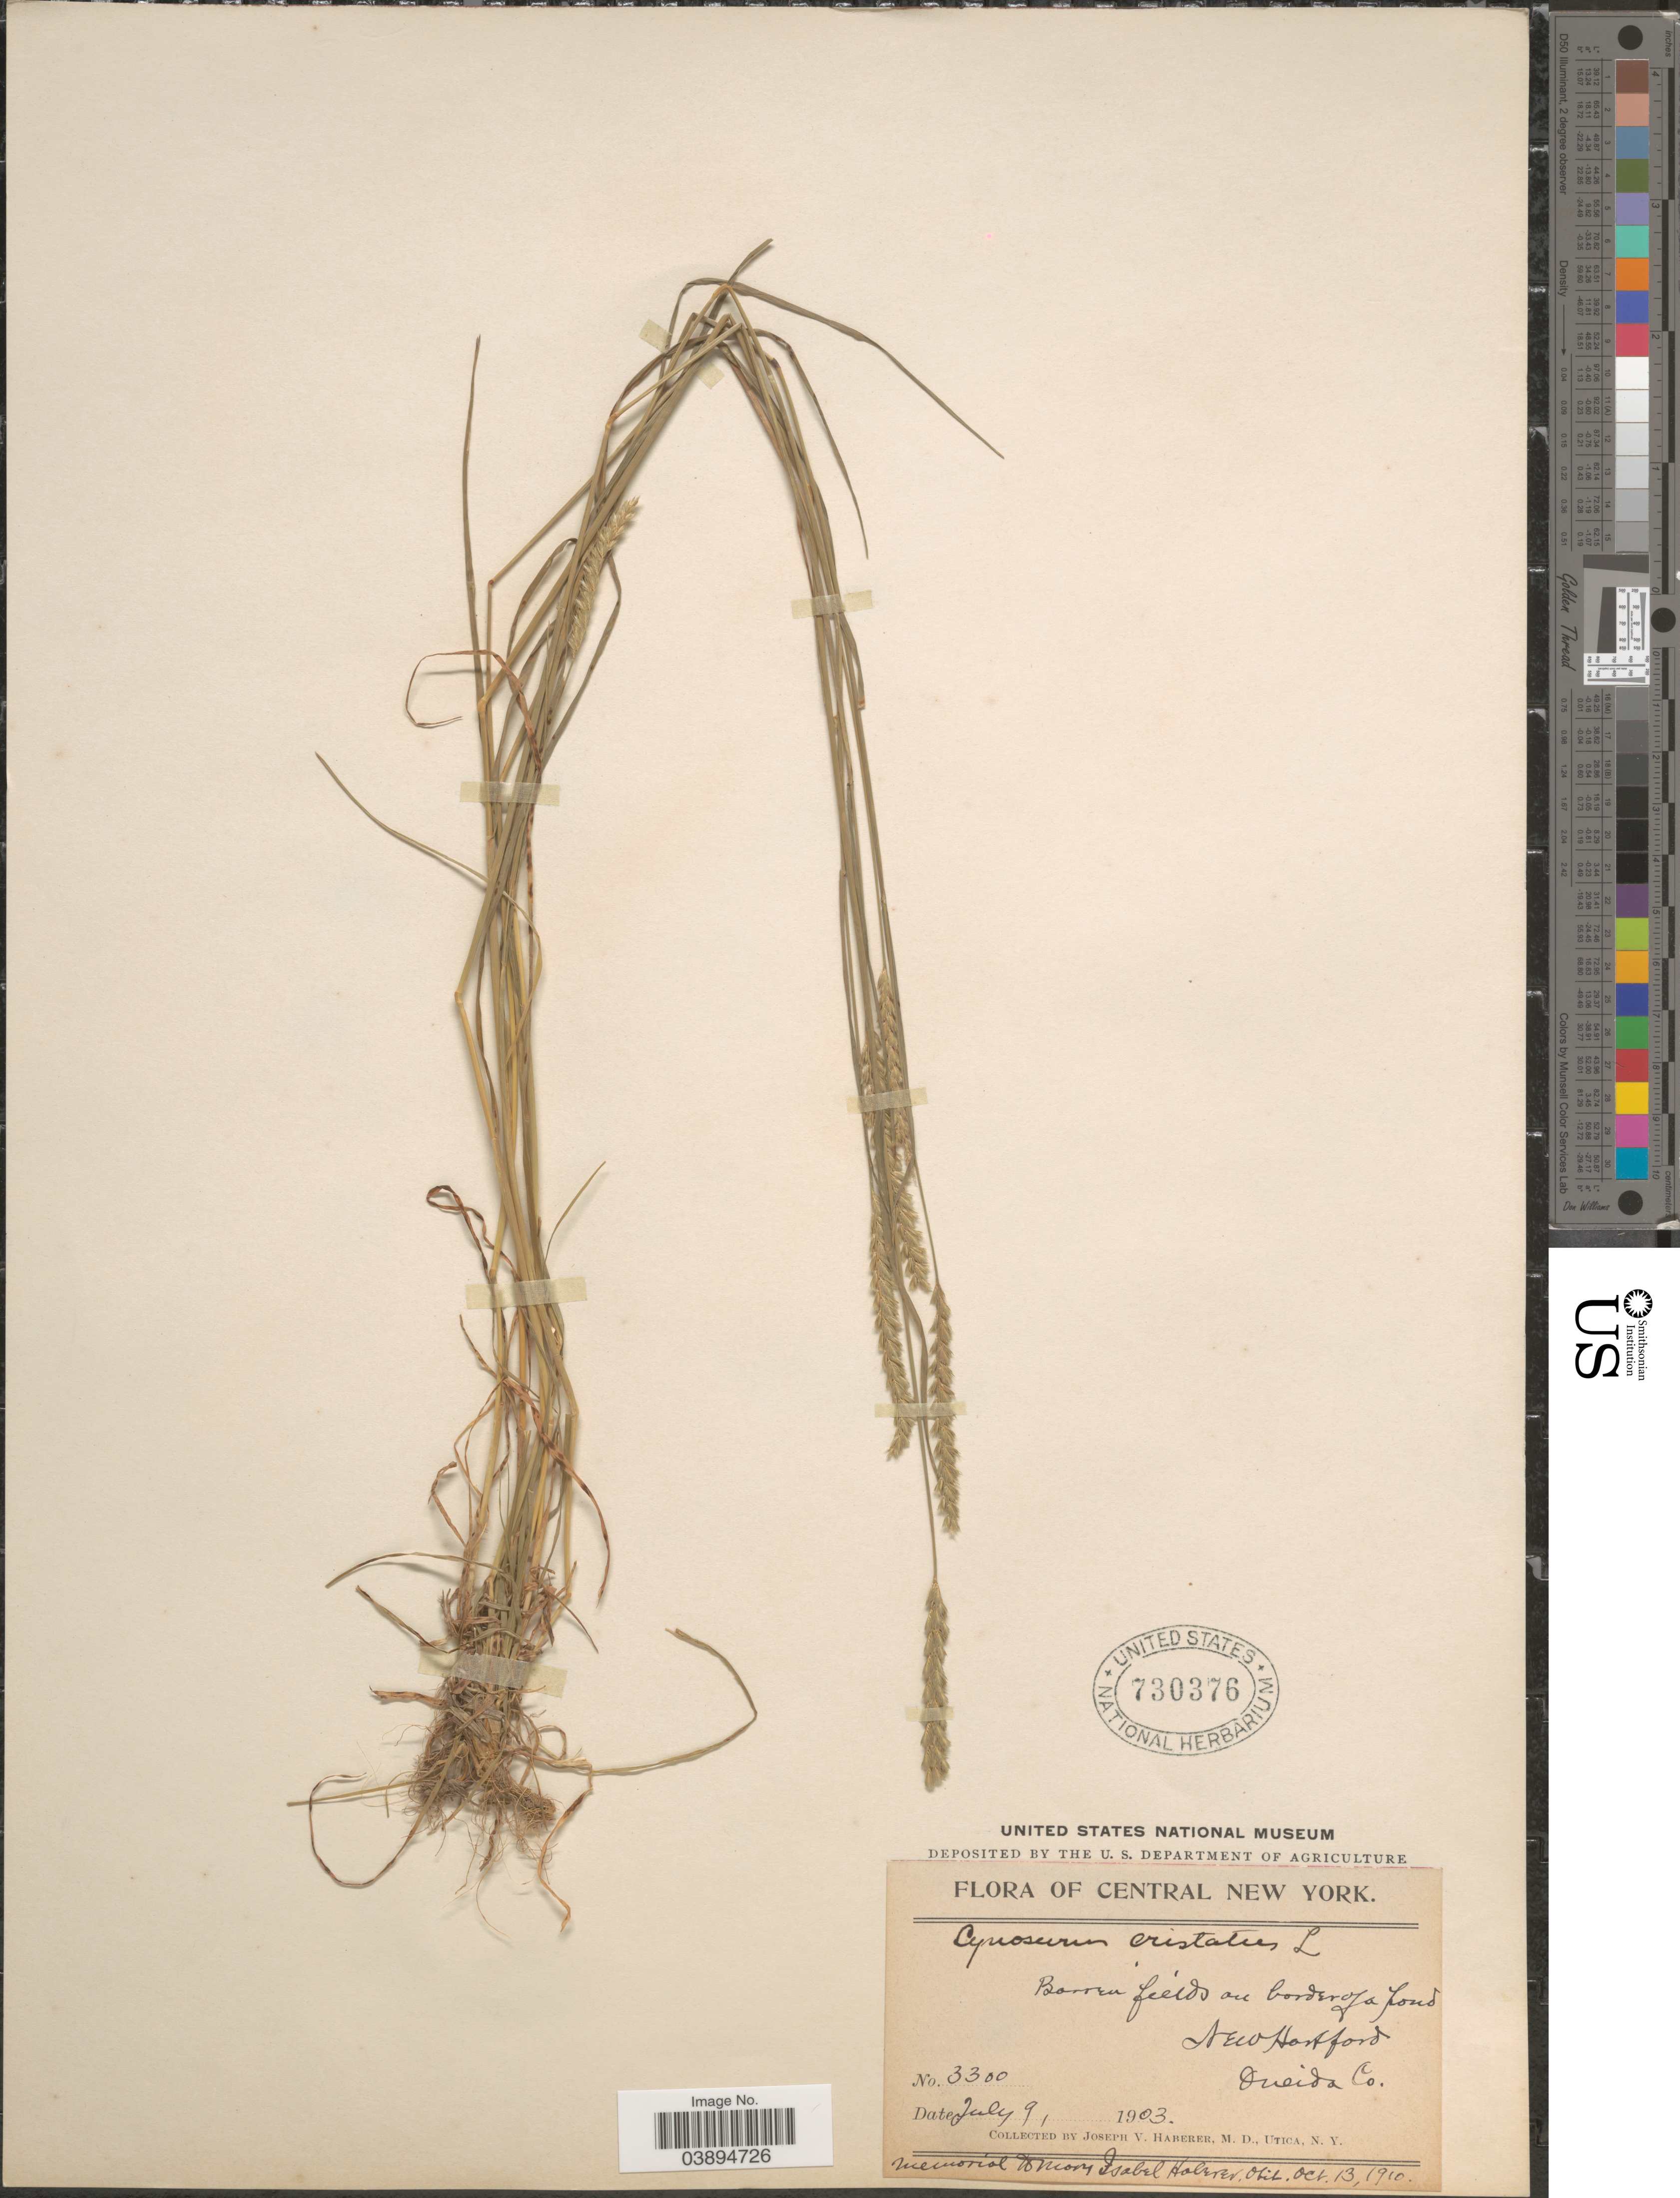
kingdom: Plantae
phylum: Tracheophyta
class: Liliopsida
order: Poales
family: Poaceae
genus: Cynosurus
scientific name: Cynosurus cristatus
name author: L.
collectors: J. V. Haberer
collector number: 3300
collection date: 1903-07-09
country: United States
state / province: New York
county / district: Oneida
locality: Central New York. Barren fields on border of a pond. New Hartford. Oneida Co.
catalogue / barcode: US 730376